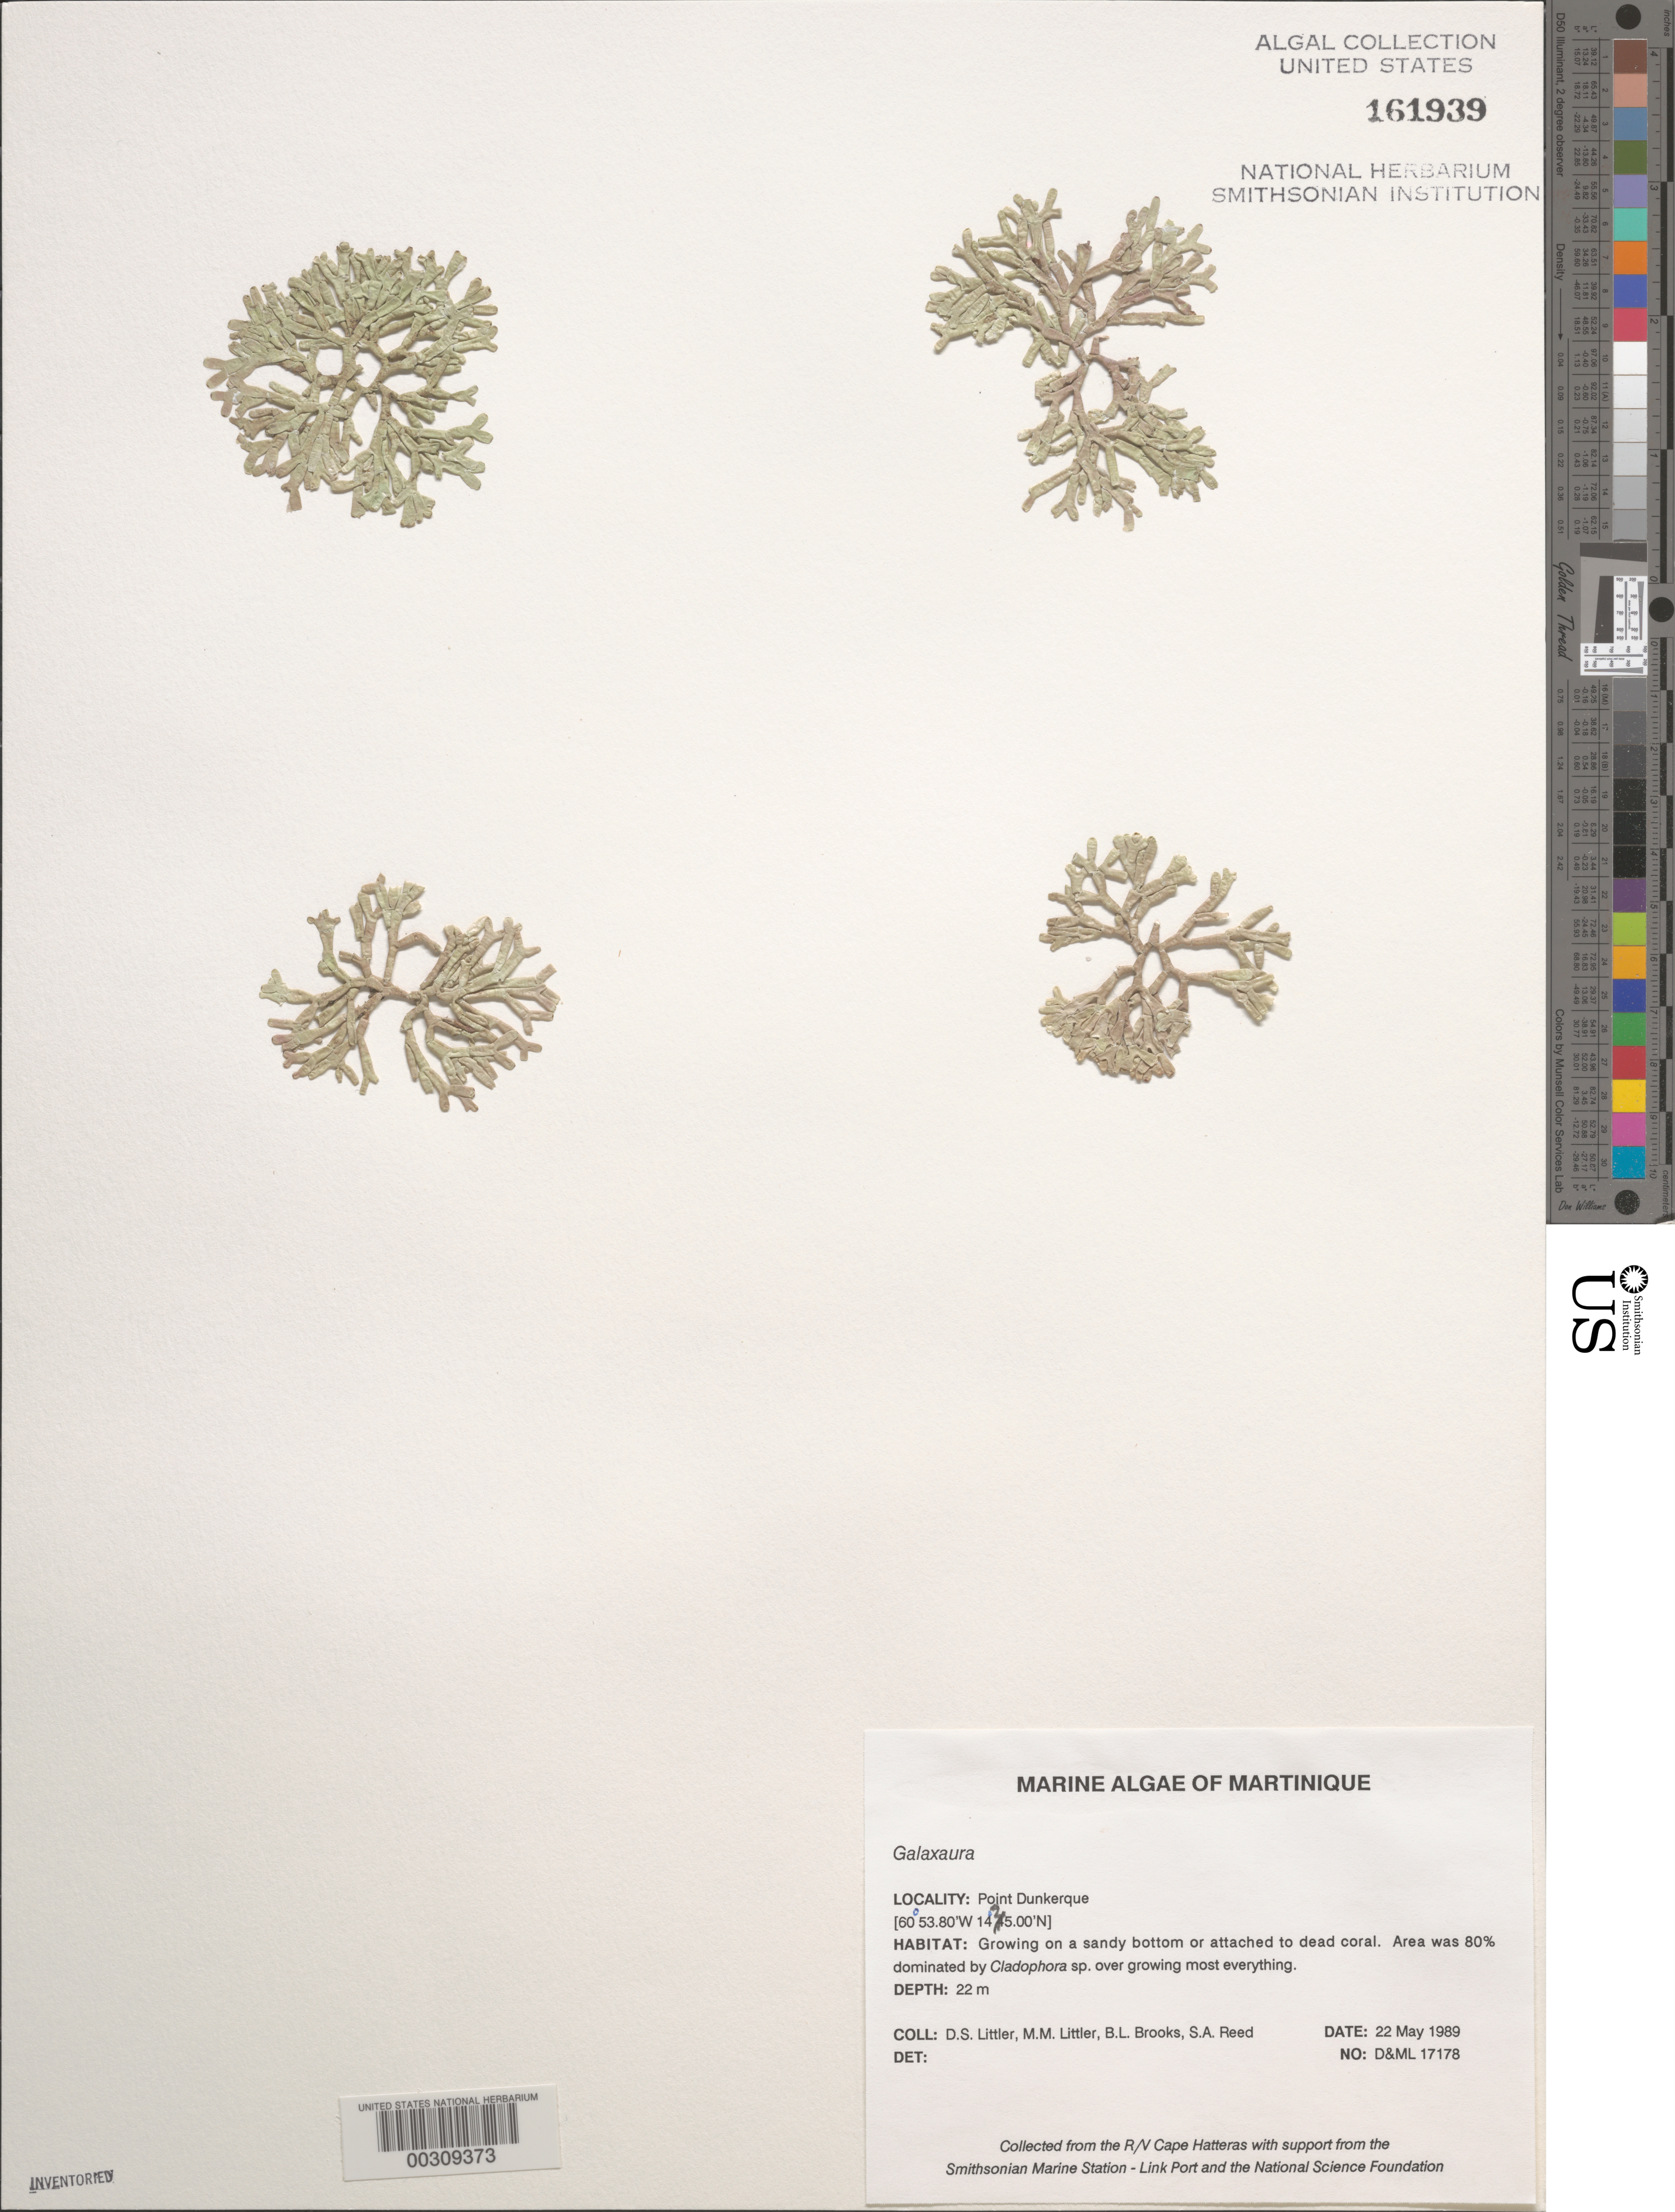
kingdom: Plantae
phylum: Rhodophyta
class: Florideophyceae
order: Nemaliales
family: Galaxauraceae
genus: Galaxaura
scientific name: Galaxaura sp.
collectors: D. S. Littler, M. M. Littler, B. Brooks & S. Reed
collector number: D&ML 17178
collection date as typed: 22 May 1989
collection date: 1989-05-22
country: Martinique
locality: Pointe Dunkerque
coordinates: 14 25.00'N, 60 53.80'W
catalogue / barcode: US 161939